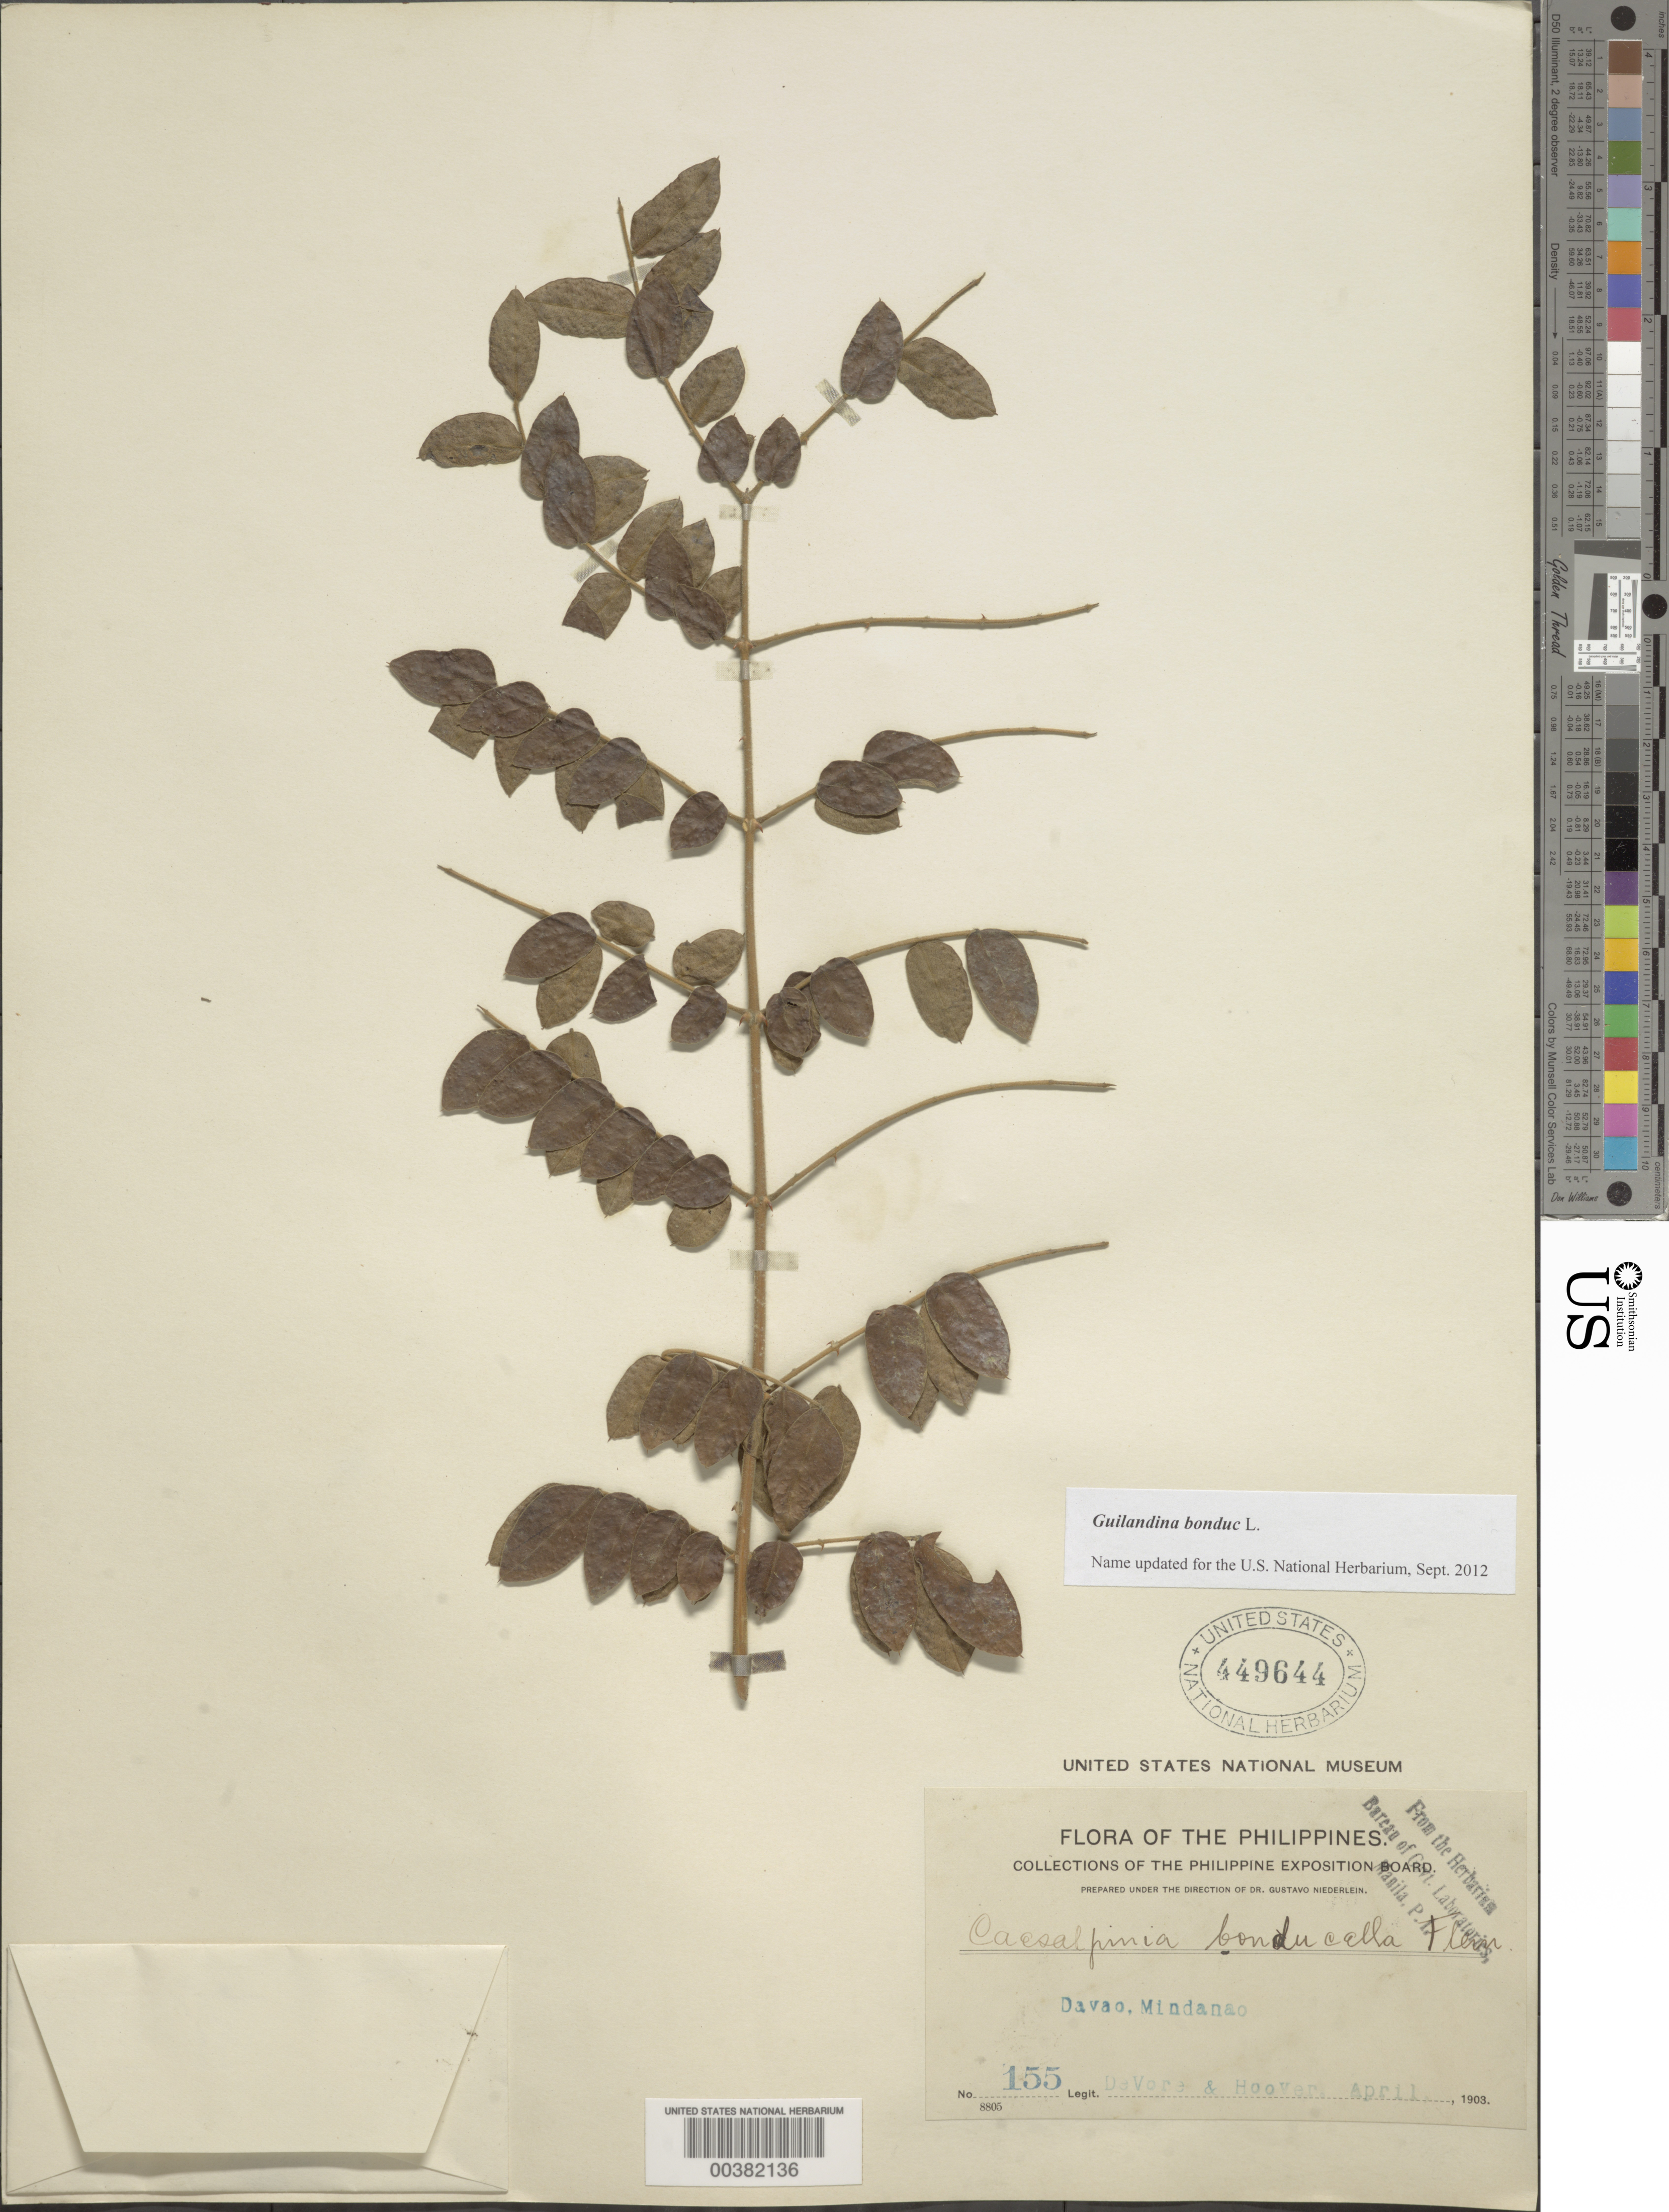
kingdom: Plantae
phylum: Tracheophyta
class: Magnoliopsida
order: Fabales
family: Fabaceae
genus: Guilandina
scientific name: Guilandina bonduc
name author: L.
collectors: B. F. DeVore & C. L. Hoover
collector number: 155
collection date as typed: Apr 1903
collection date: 1903-04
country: Philippines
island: Mindanao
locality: Davao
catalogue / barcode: US 449644